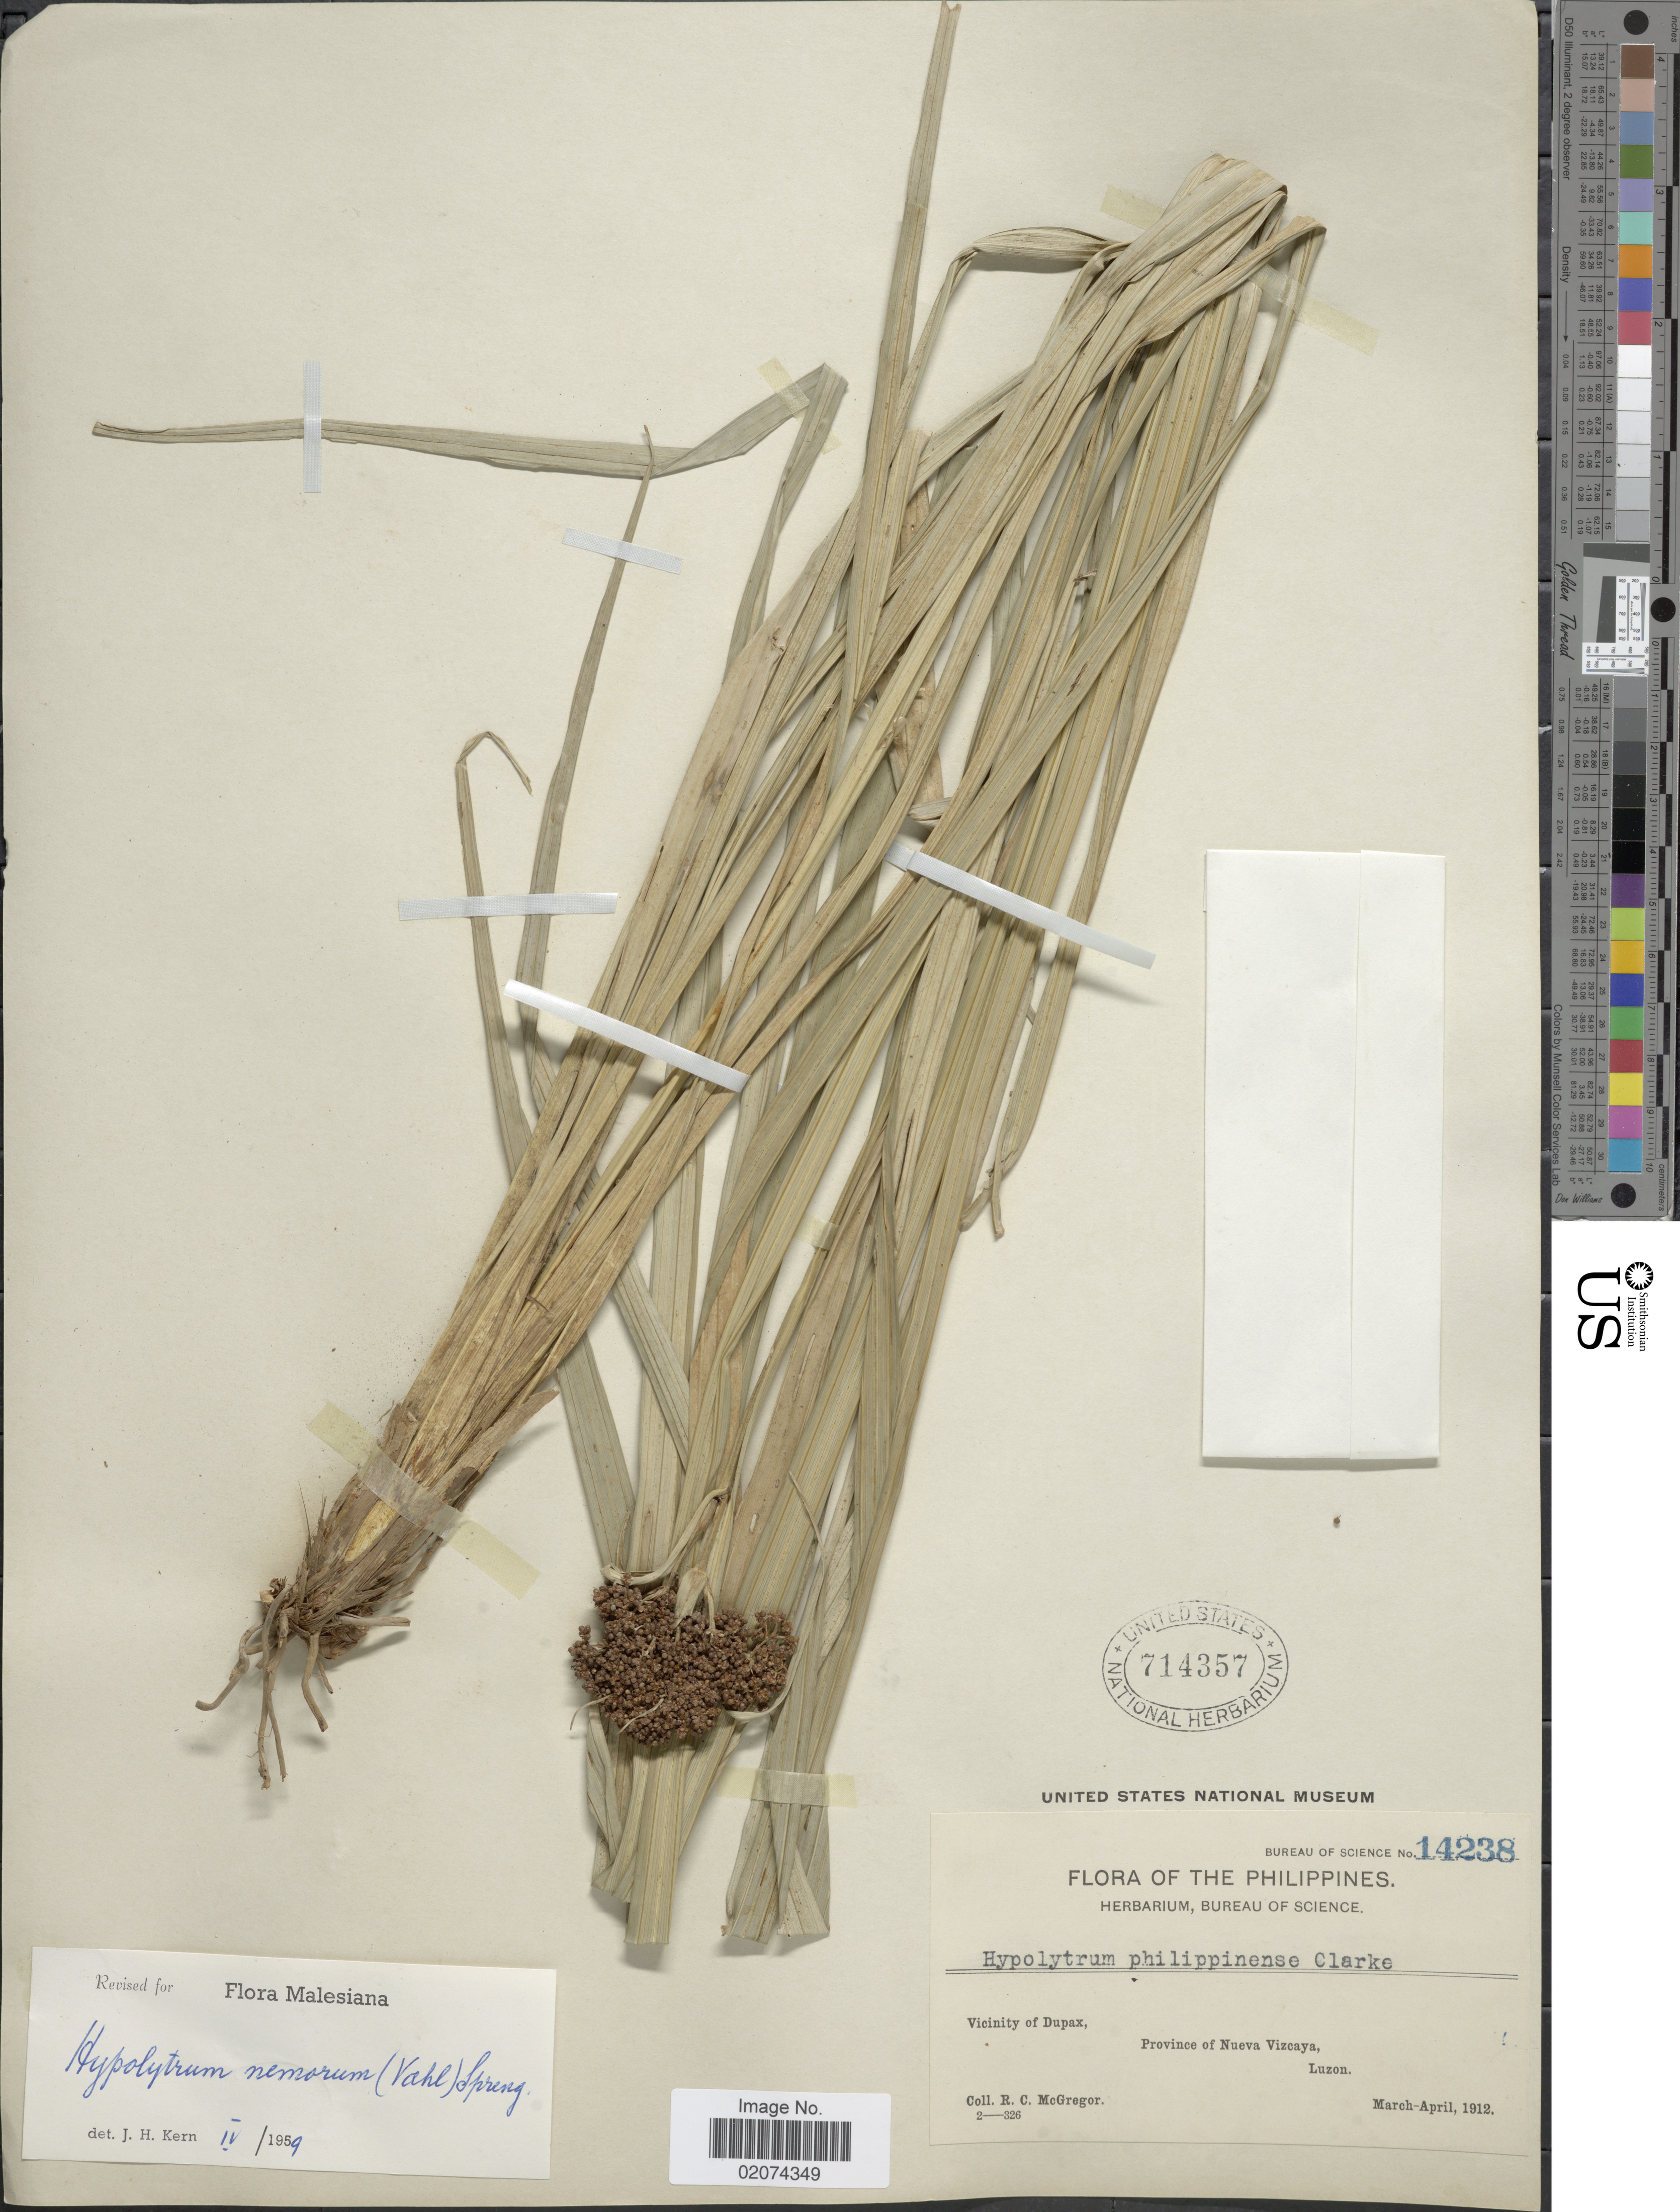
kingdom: Plantae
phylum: Tracheophyta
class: Liliopsida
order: Poales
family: Cyperaceae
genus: Hypolytrum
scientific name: Hypolytrum nemorum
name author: (Vahl) Spreng.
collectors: R. C. McGregor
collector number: Bureau of Science14238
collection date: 1912-03/1912-04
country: Philippines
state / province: Cagayan Valley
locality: Vicinity of Dupax, Province of Nueva Vizcaya, Luzon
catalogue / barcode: US 714357